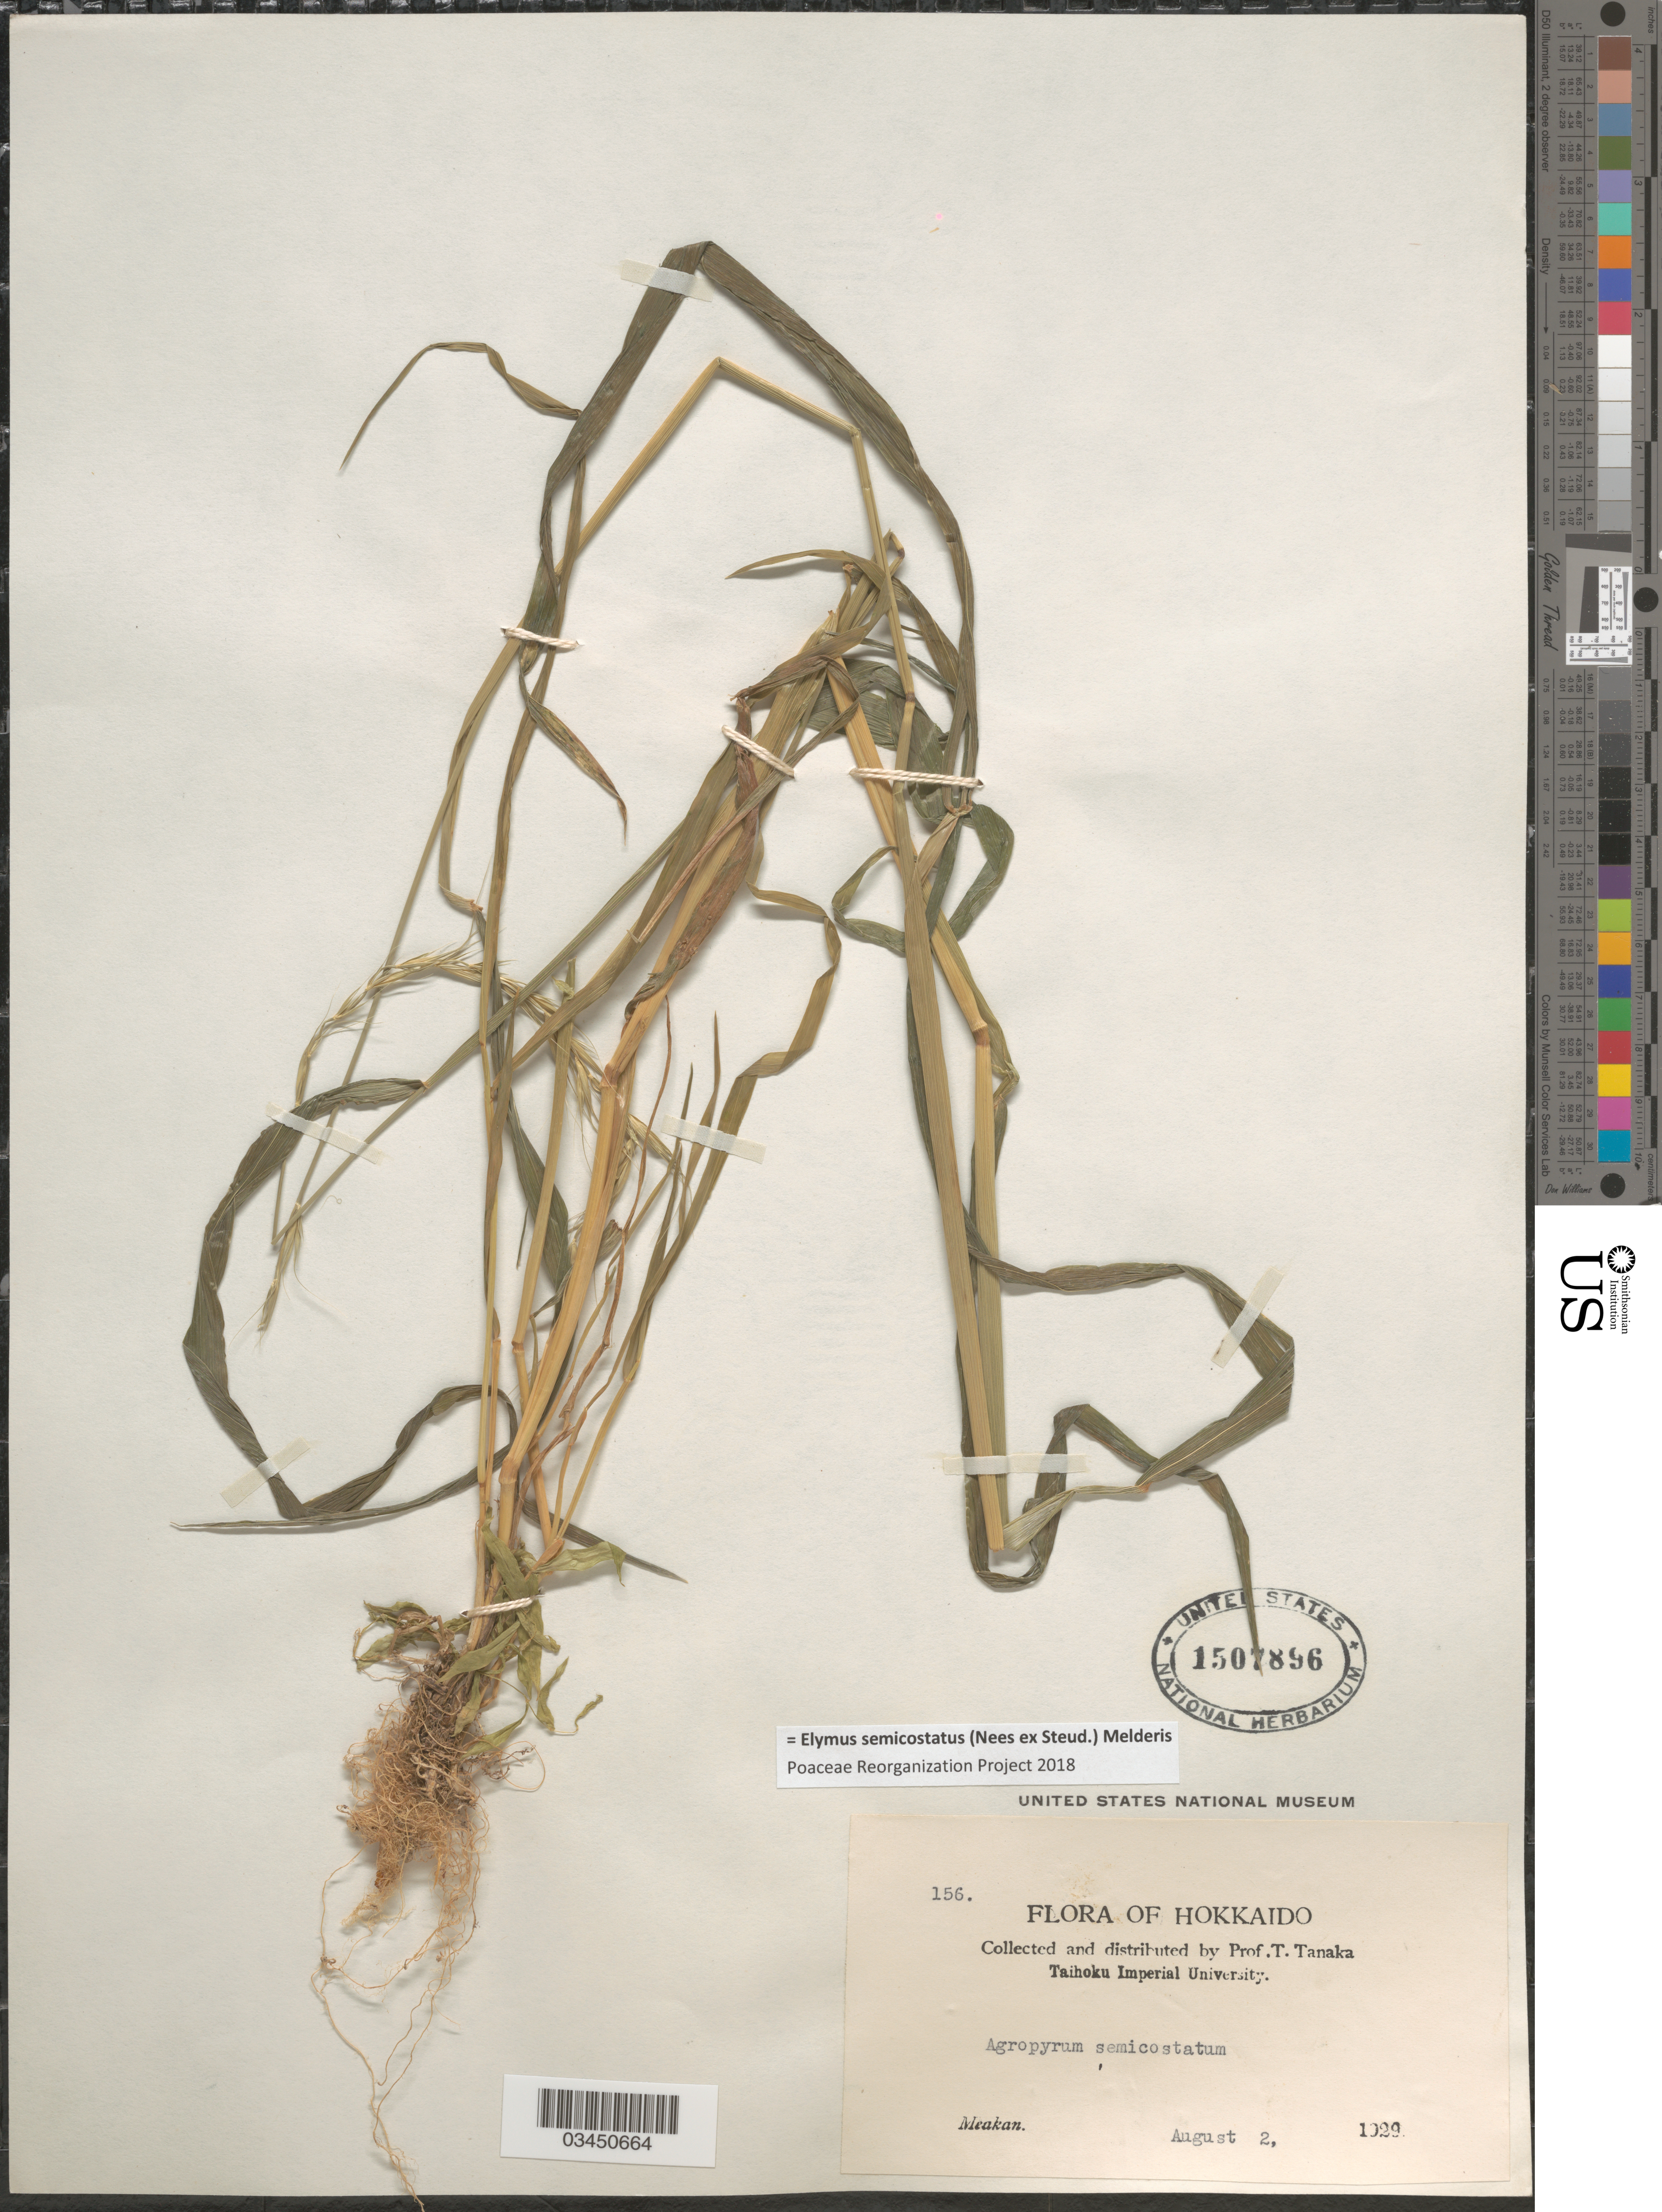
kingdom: Plantae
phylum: Tracheophyta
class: Liliopsida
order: Poales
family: Poaceae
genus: Elymus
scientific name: Elymus semicostatus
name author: (Nees ex Steud.) Melderis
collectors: T. Tanaka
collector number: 156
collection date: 1929-08-02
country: Japan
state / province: Hokkaidō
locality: Meakan.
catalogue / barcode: US 1507896